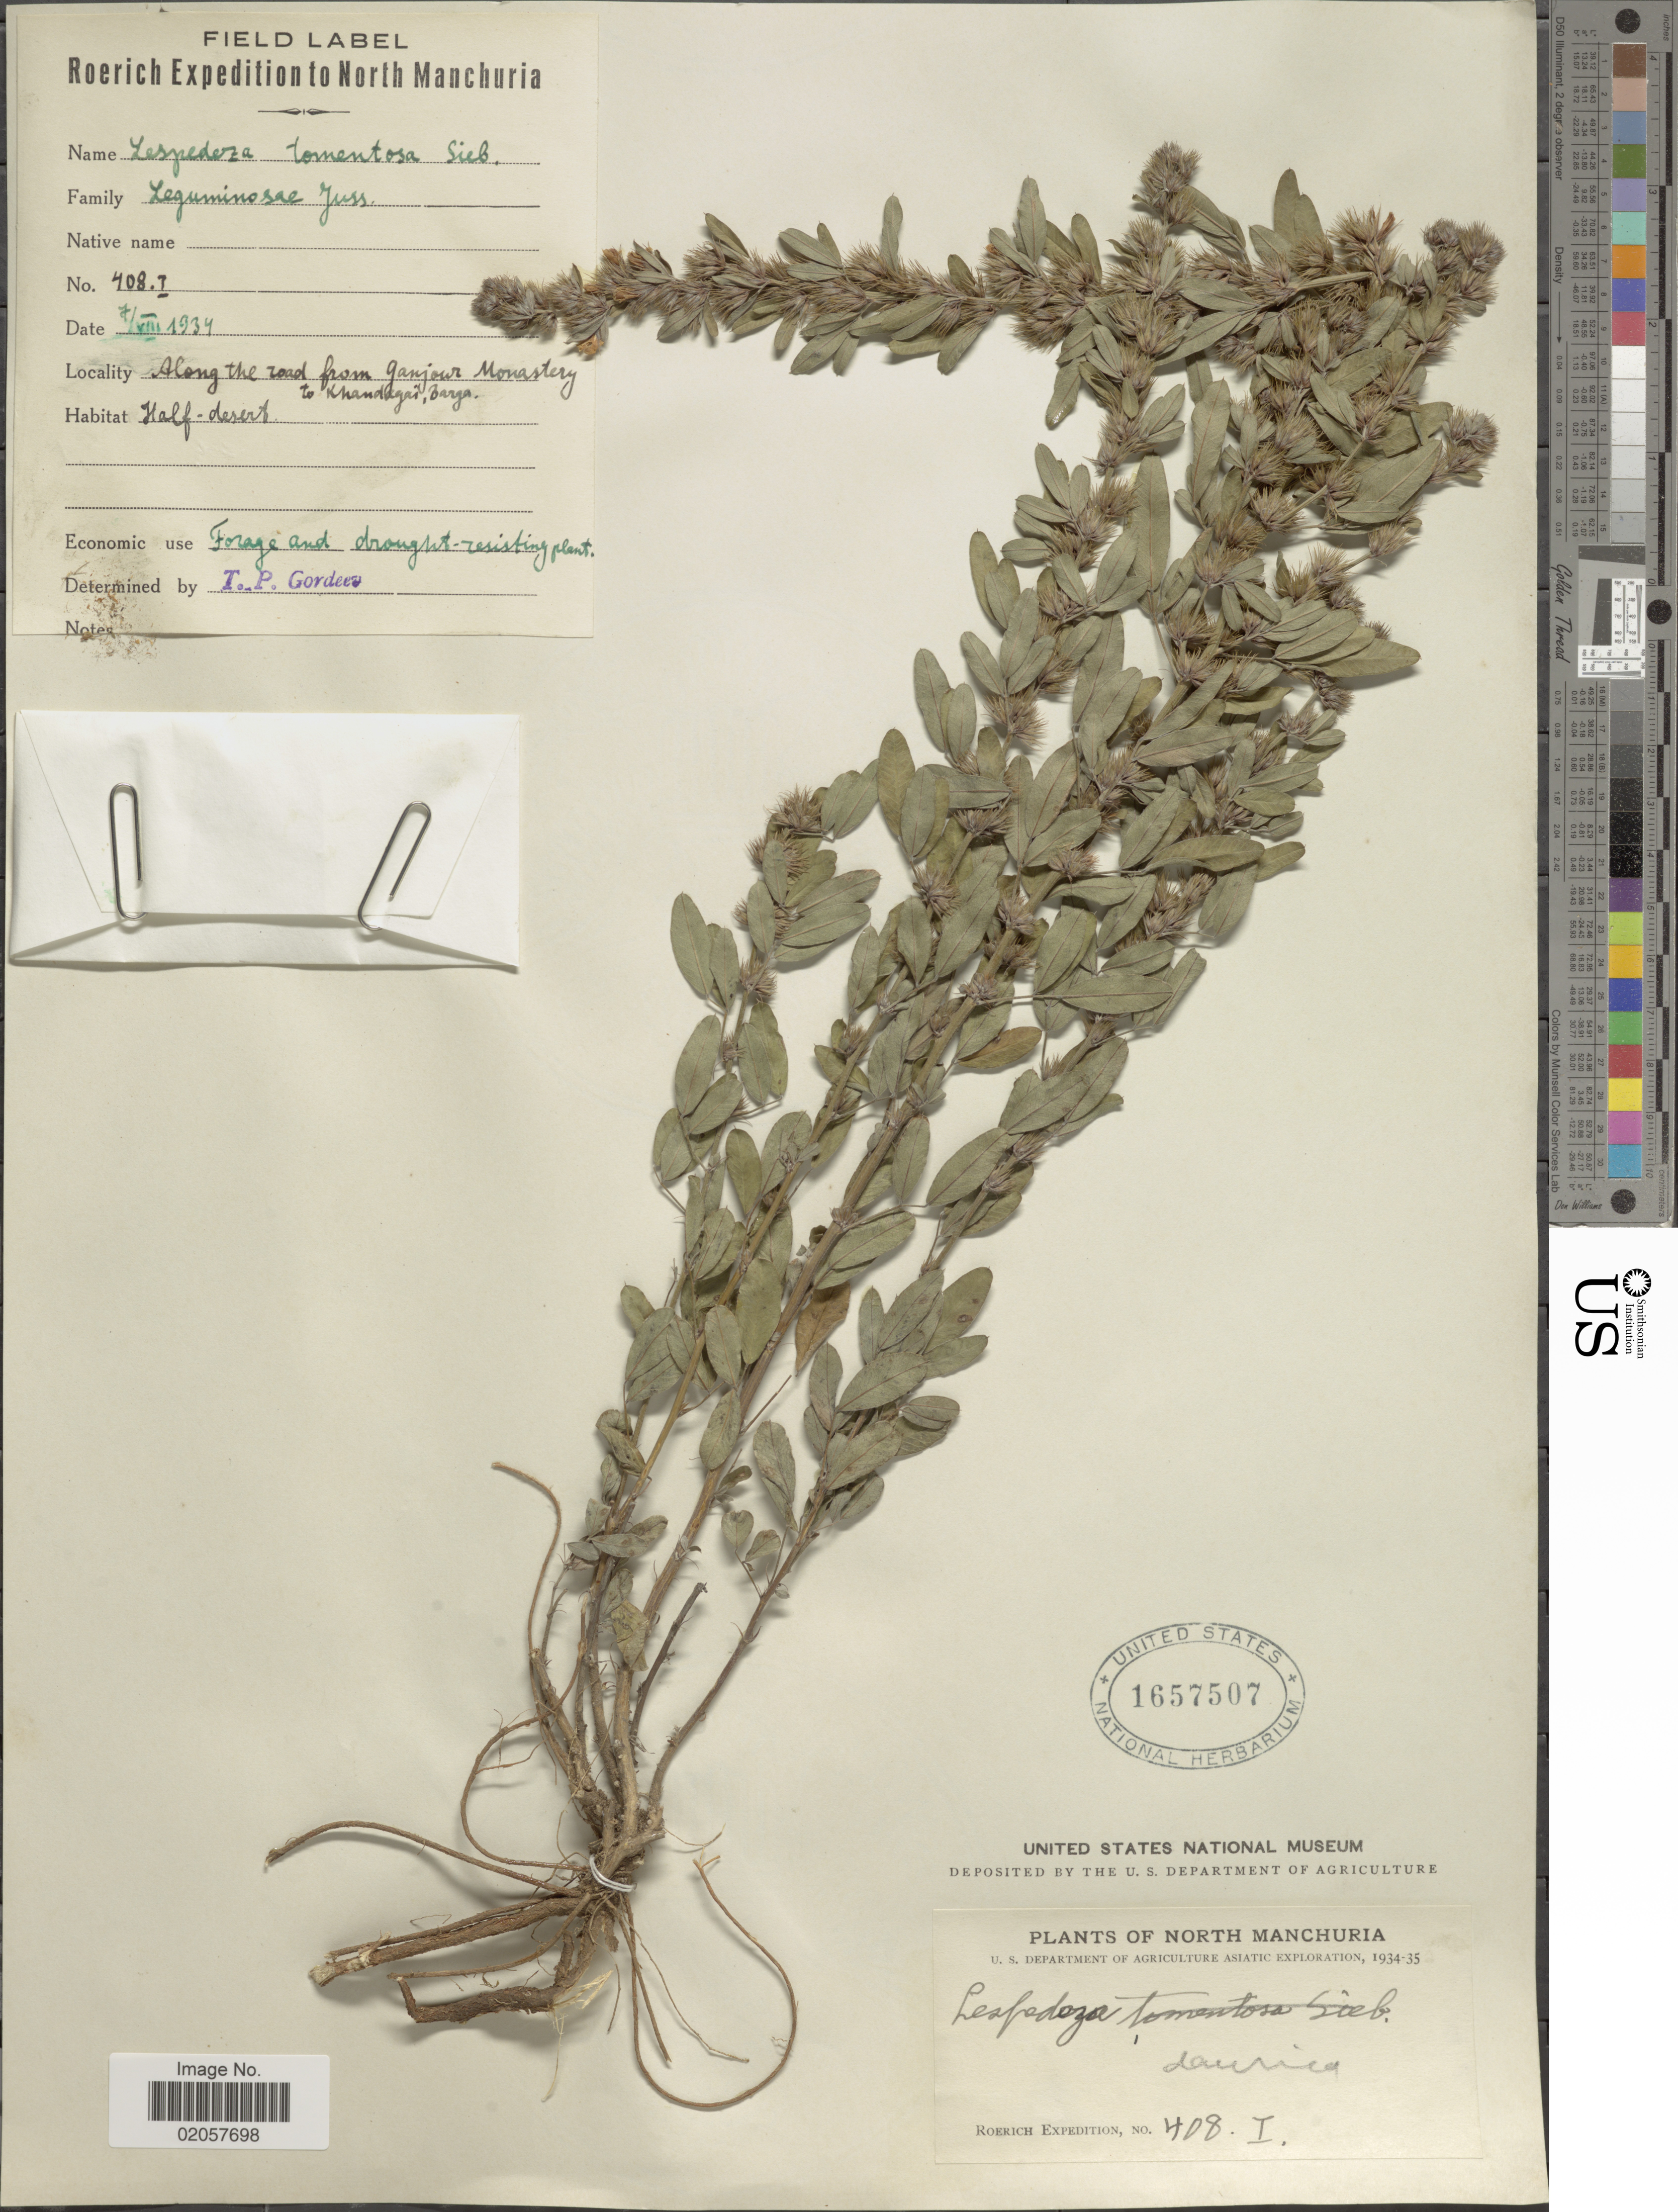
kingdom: Plantae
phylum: Tracheophyta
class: Magnoliopsida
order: Fabales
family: Fabaceae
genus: Lespedeza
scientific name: Lespedeza davurica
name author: (Laxm.) Schindl.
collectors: Roerich Expedition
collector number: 408/1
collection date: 1934-08-07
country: China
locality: North Manchuria, along the road from Ganjour Monastery to Khandagei, Berga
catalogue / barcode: US 1657507